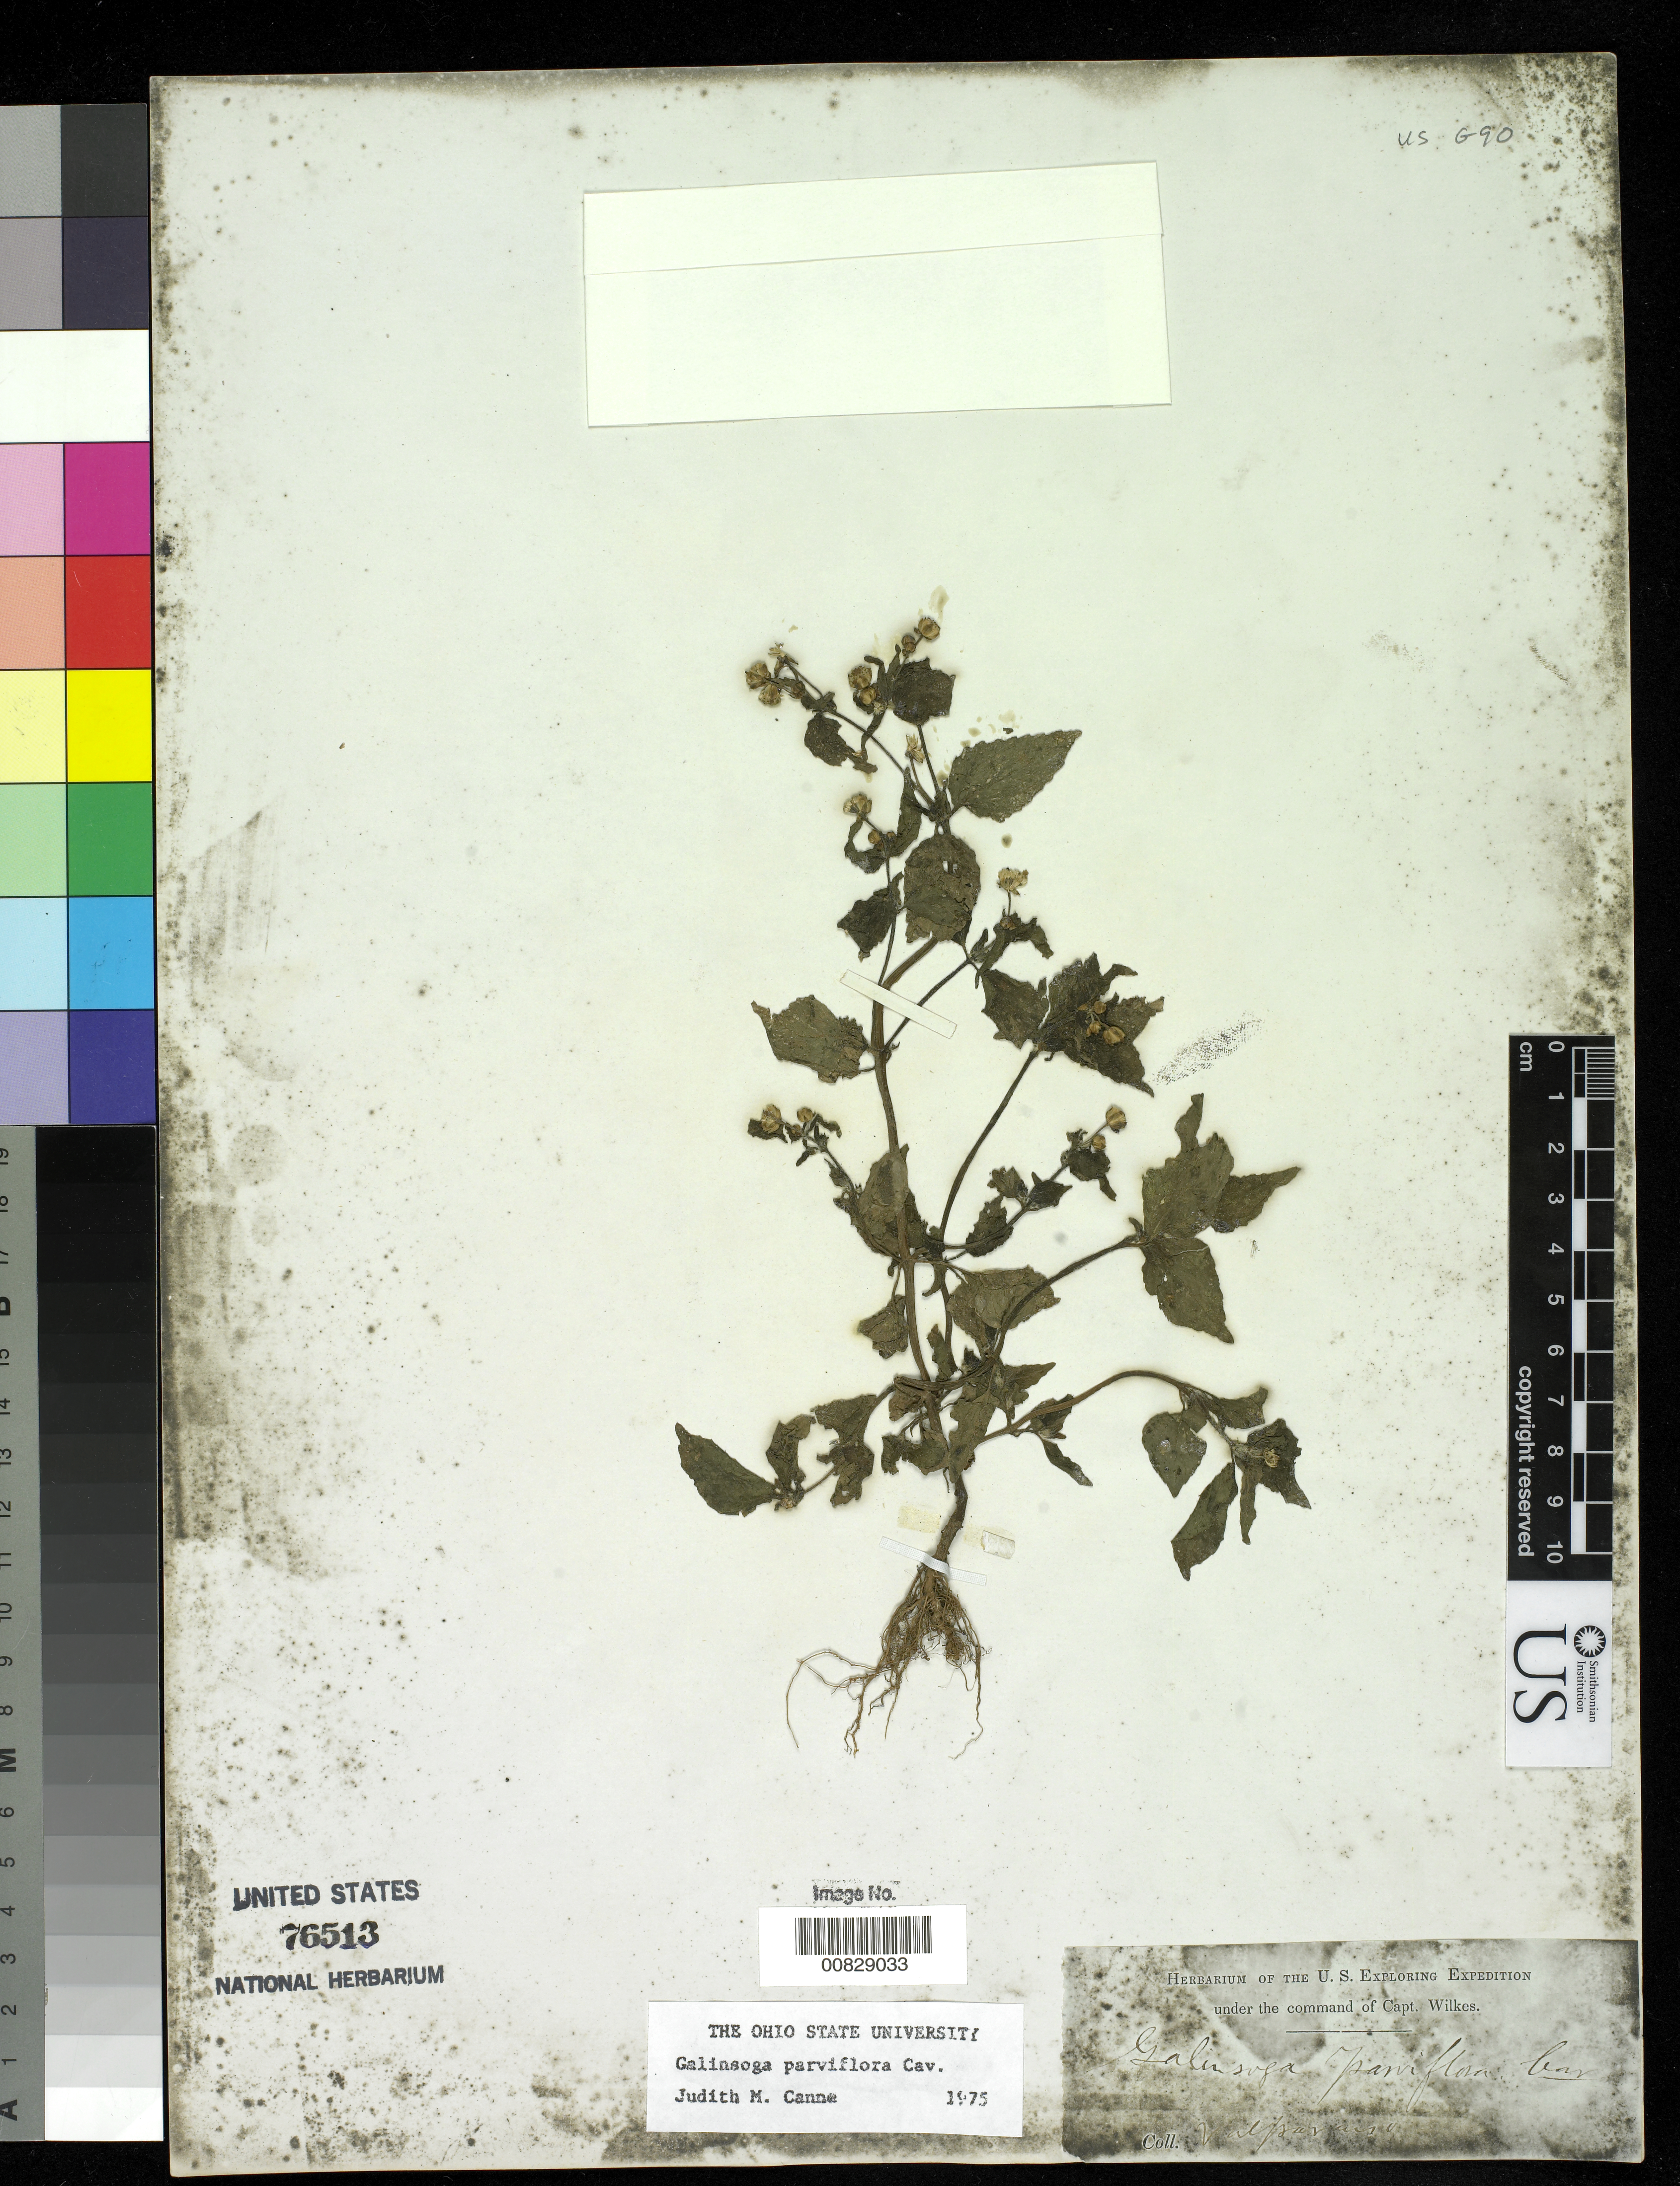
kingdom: Plantae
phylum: Tracheophyta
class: Magnoliopsida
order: Asterales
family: Asteraceae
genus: Galinsoga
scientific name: Galinsoga parviflora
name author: Cav.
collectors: Wilkes Explor. Exped.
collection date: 1838/1842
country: Chile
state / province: Valparaíso (V)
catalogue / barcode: US 76513